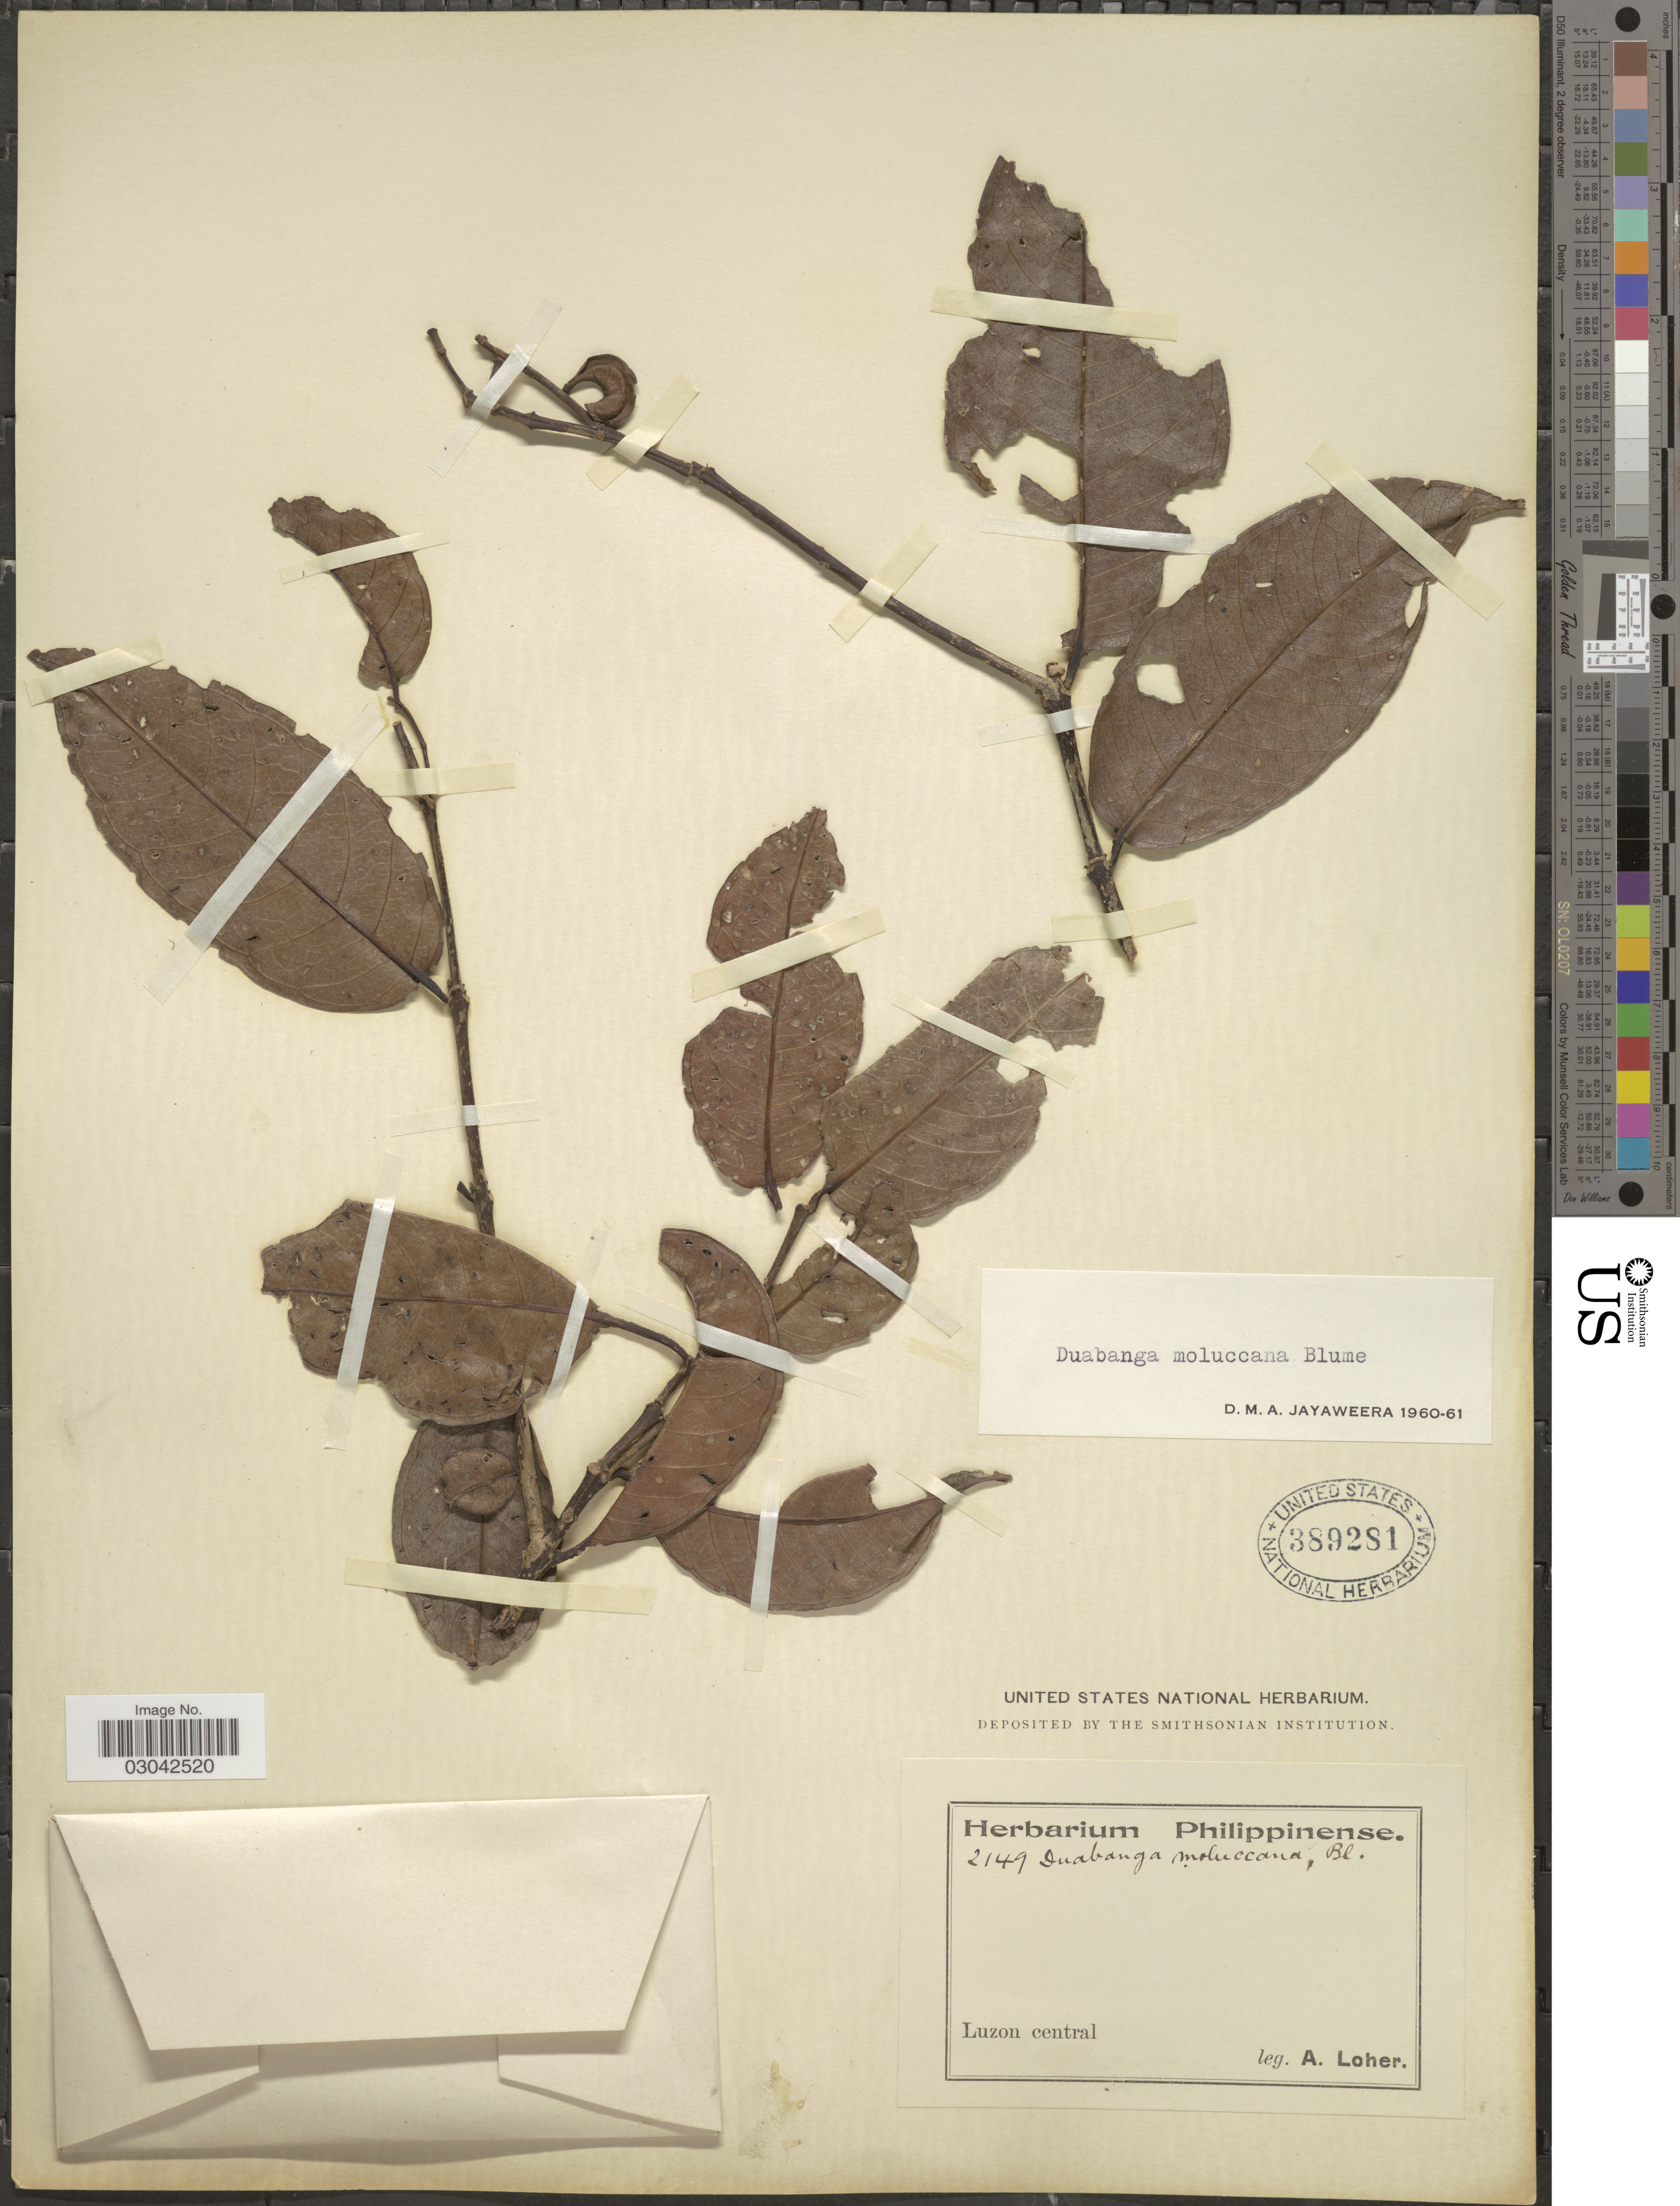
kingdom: Plantae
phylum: Tracheophyta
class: Magnoliopsida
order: Myrtales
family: Lythraceae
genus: Duabanga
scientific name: Duabanga moluccana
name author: Blume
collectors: A. Loher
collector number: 2149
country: Philippines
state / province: Central Luzon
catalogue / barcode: US 389281